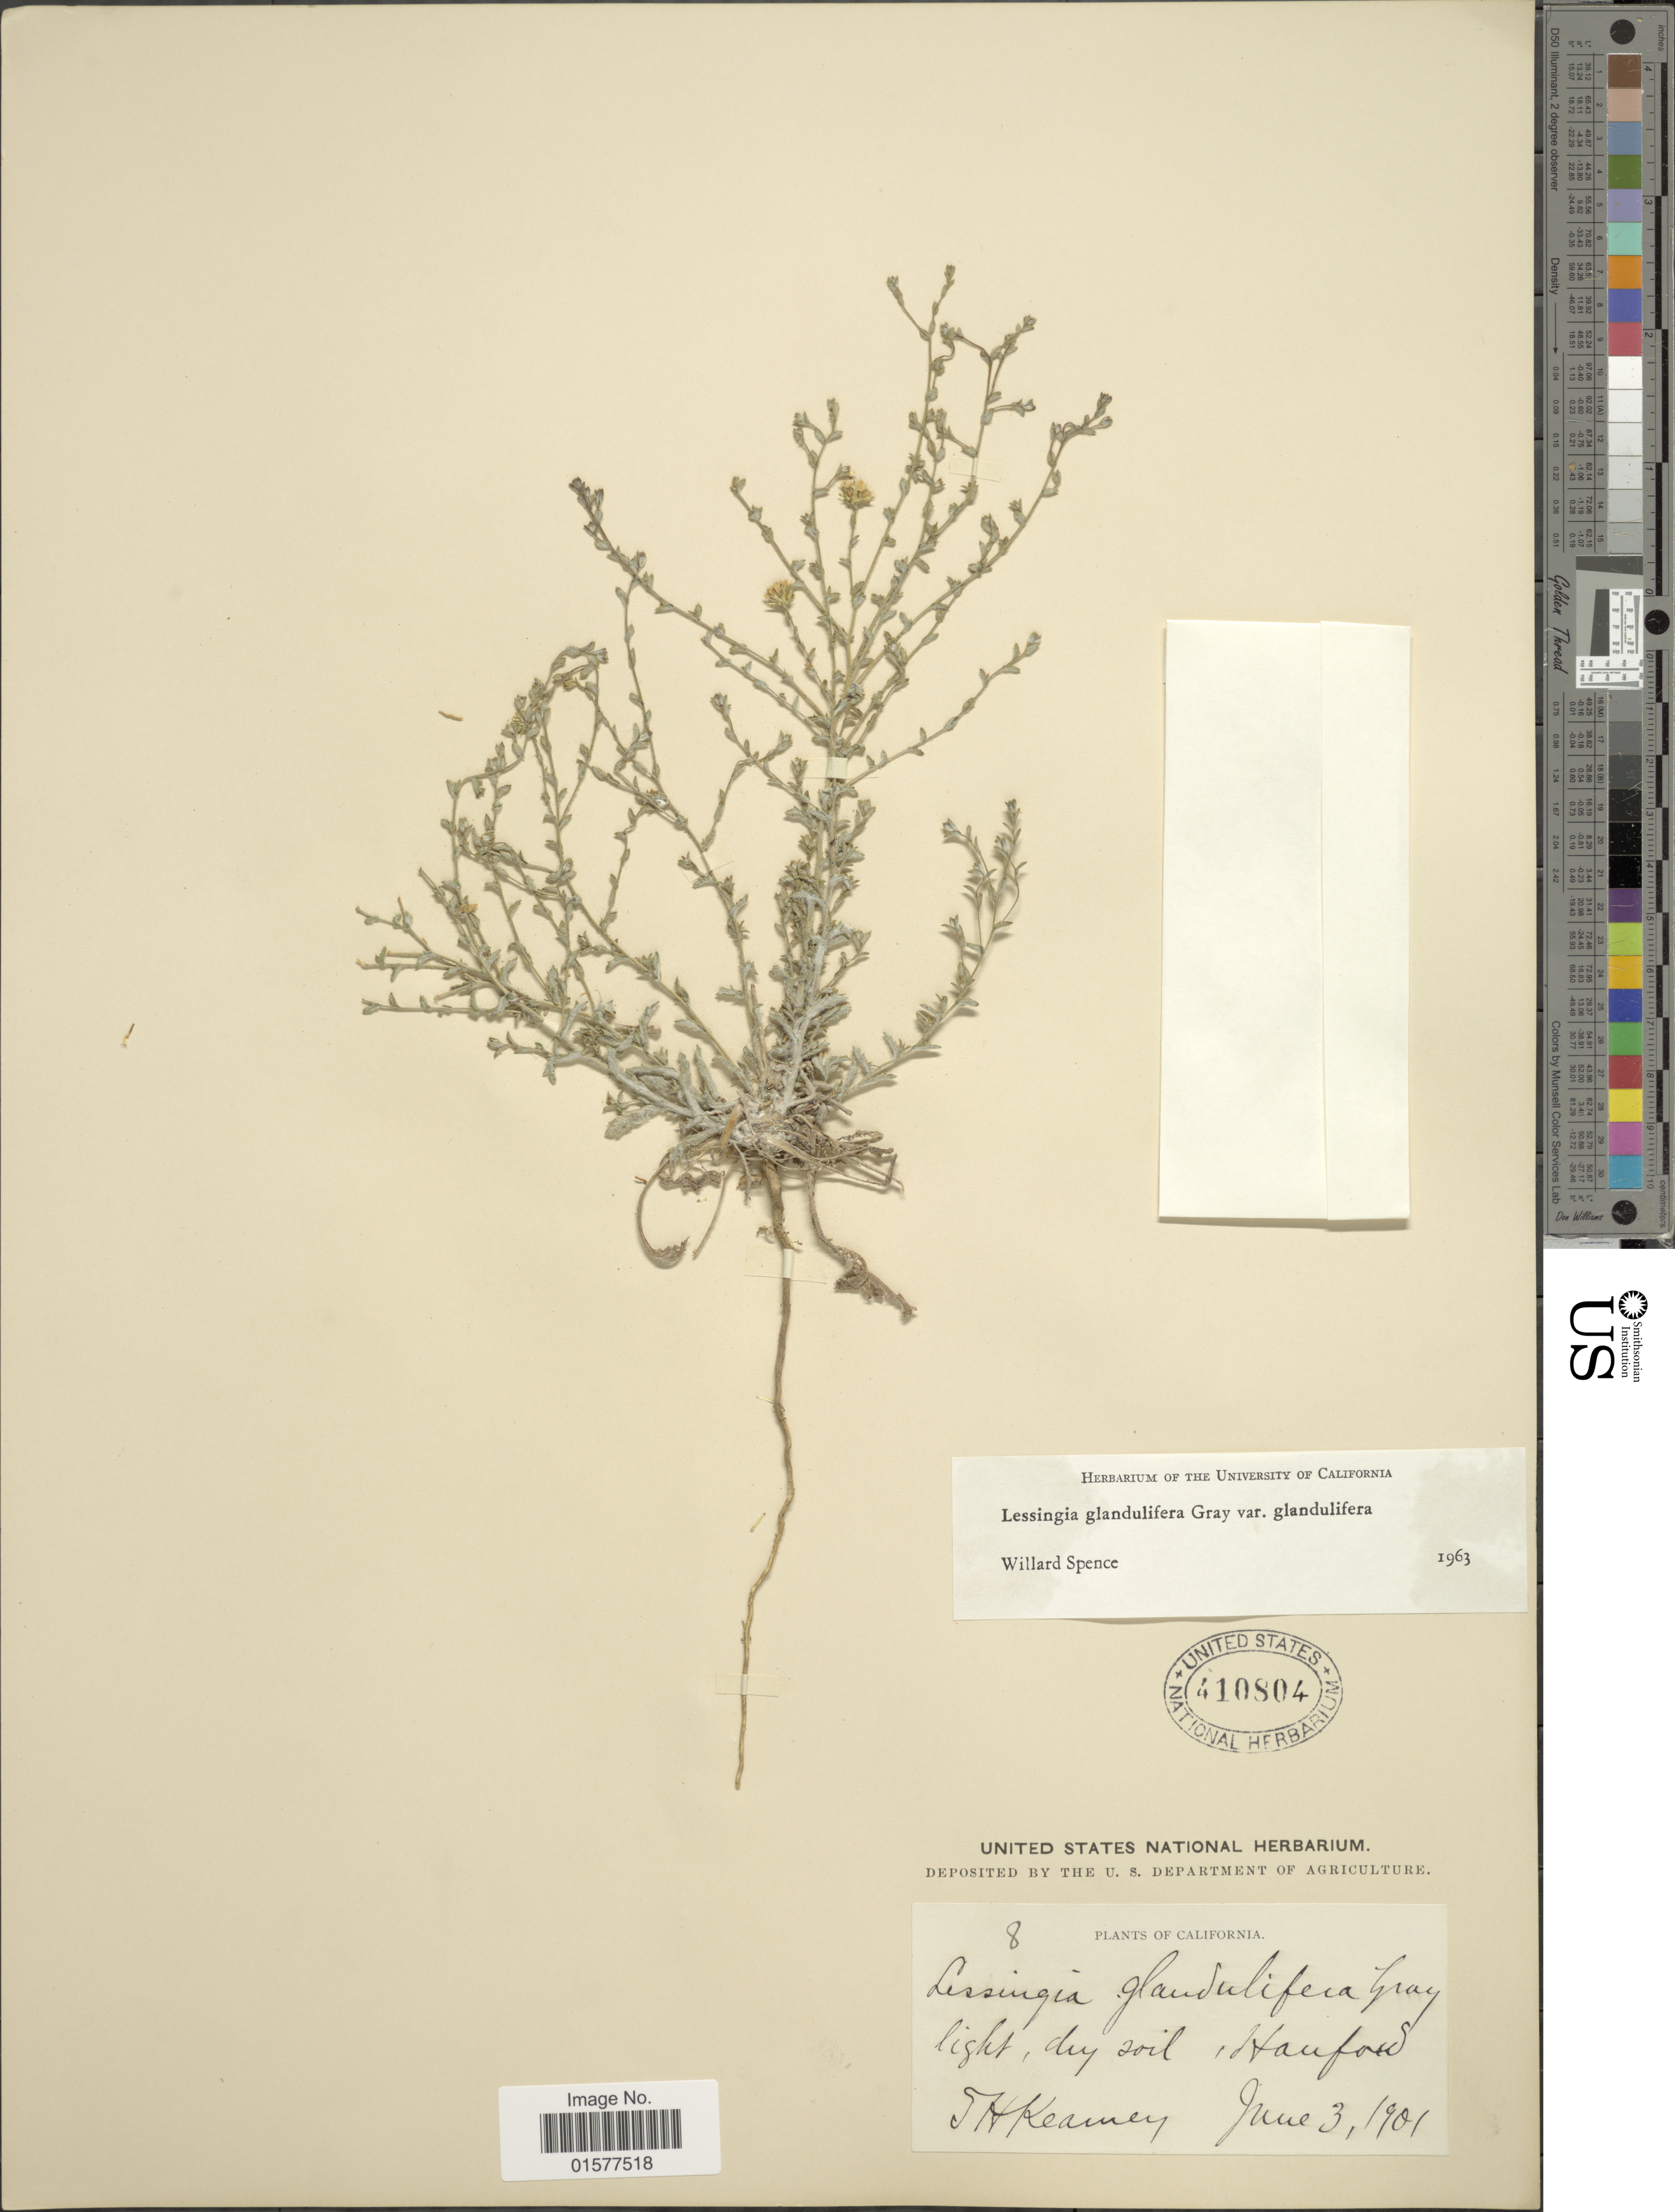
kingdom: Plantae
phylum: Tracheophyta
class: Magnoliopsida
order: Asterales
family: Asteraceae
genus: Lessingia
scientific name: Lessingia glandulifera var. glandulifera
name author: (A. Gray) J.T. Howell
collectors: T. H. Kearney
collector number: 8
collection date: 1901-06-03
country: United States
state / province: California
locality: Light, dry soil, Hanford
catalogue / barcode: US 410804